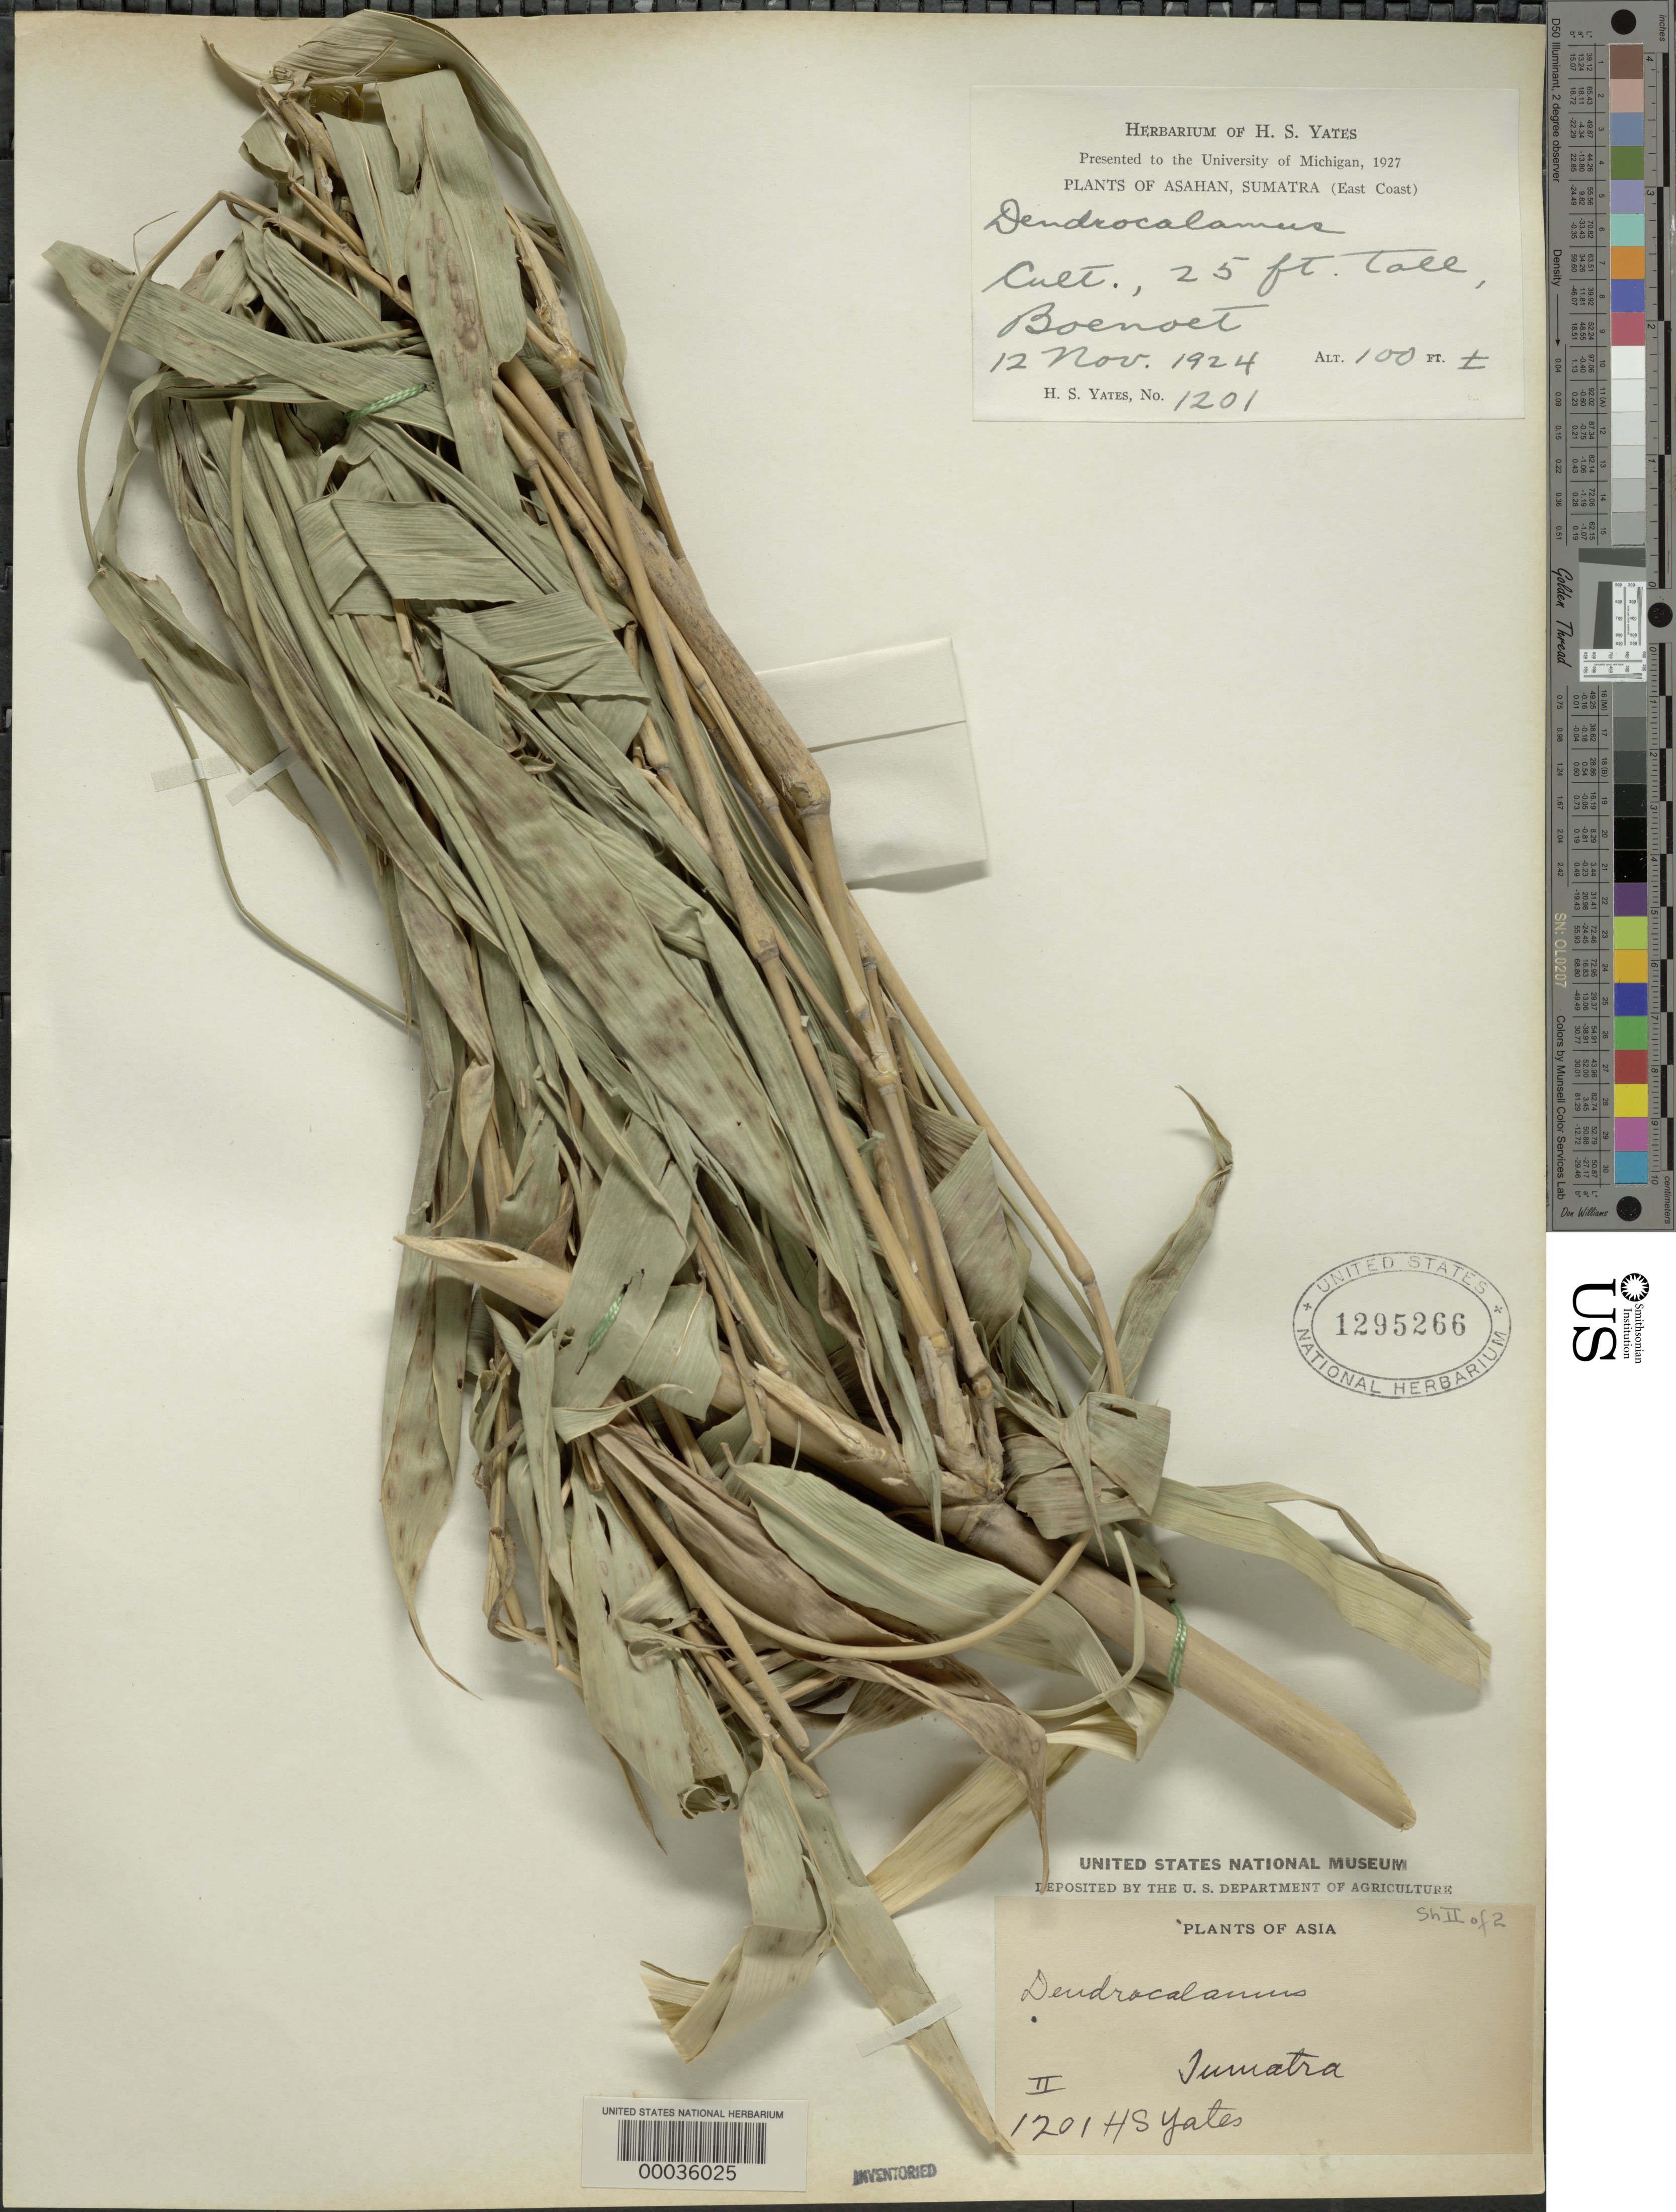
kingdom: Plantae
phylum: Tracheophyta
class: Liliopsida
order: Poales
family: Poaceae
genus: Dendrocalamus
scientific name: Dendrocalamus sp.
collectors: H. S. Yates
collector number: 1201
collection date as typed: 12 Nov 1924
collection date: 1924-11-12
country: Indonesia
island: Sumatra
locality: Boenoet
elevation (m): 30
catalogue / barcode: US 1295266